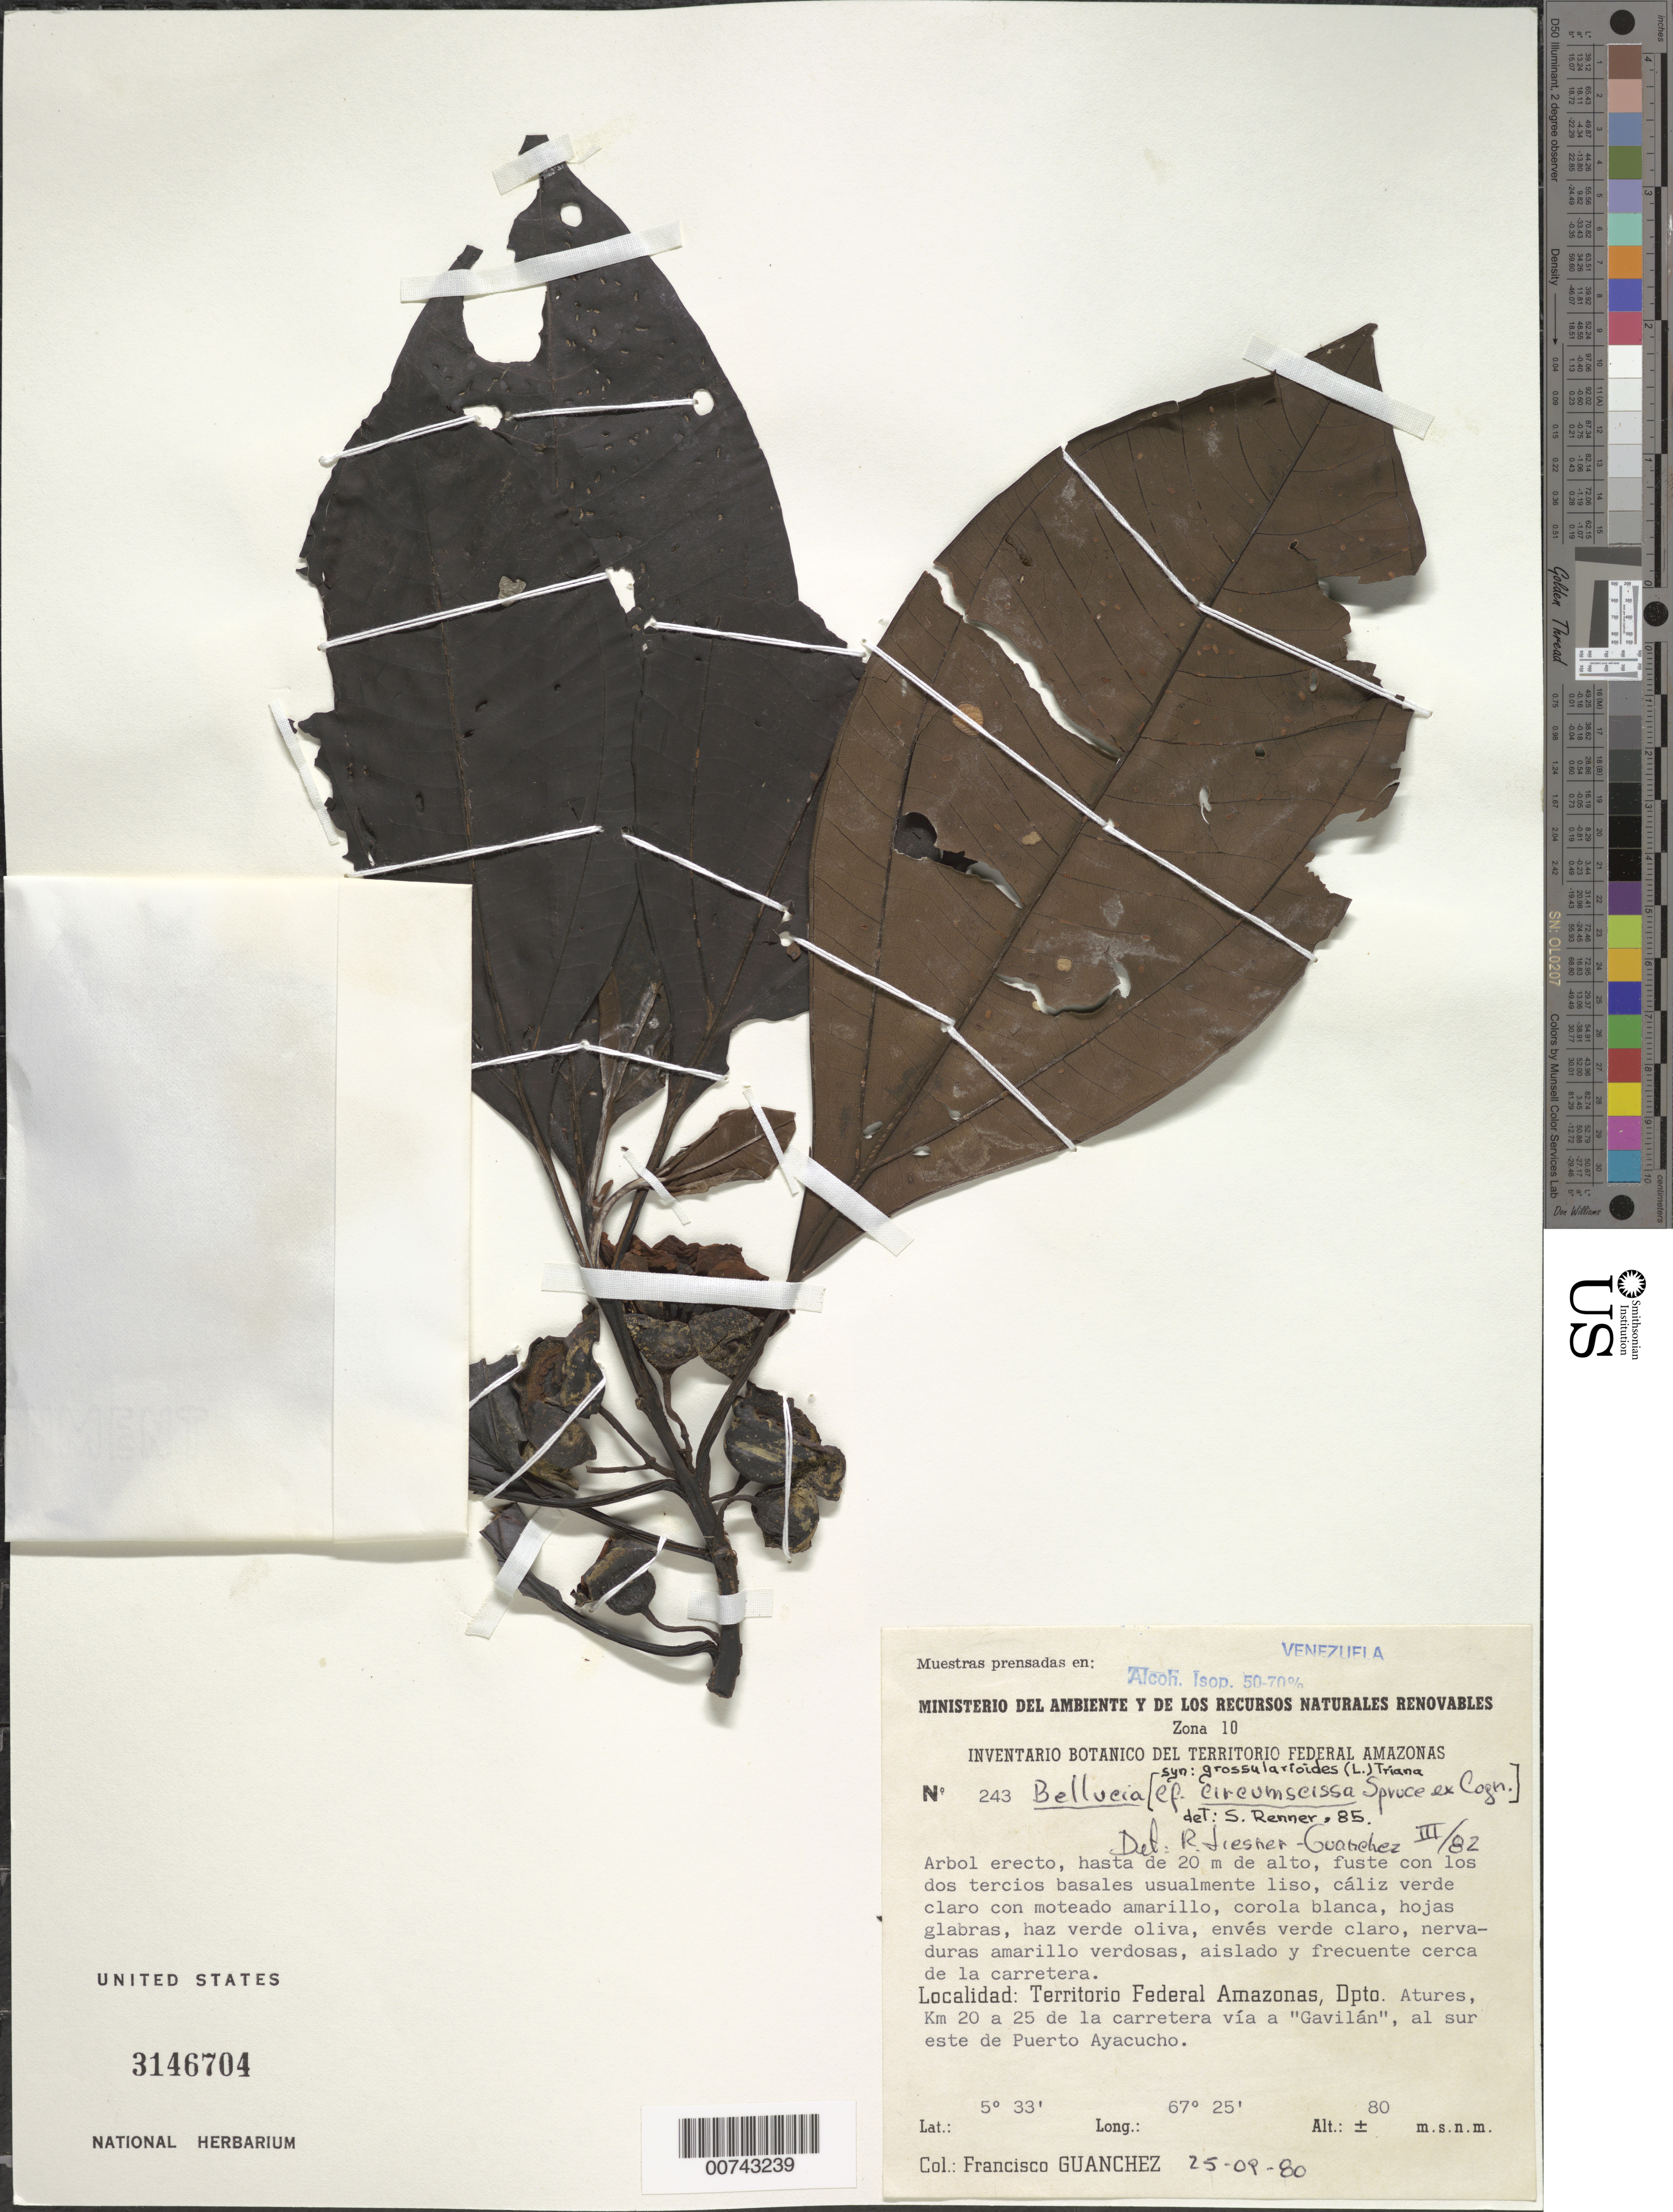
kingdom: Plantae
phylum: Tracheophyta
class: Magnoliopsida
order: Myrtales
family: Melastomataceae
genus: Bellucia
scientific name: Bellucia grossularioides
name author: (L.) Triana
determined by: Renner, J. S.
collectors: F. Guánchez M.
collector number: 243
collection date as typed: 25-Sep-80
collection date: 1980-09-25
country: Venezuela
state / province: Amazonas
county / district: Atures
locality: Puerto Ayacucho, al SE, km 20 a 25 de la carretera via a "Gavilan"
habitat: Cerca de la carretera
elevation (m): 80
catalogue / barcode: US 3146704